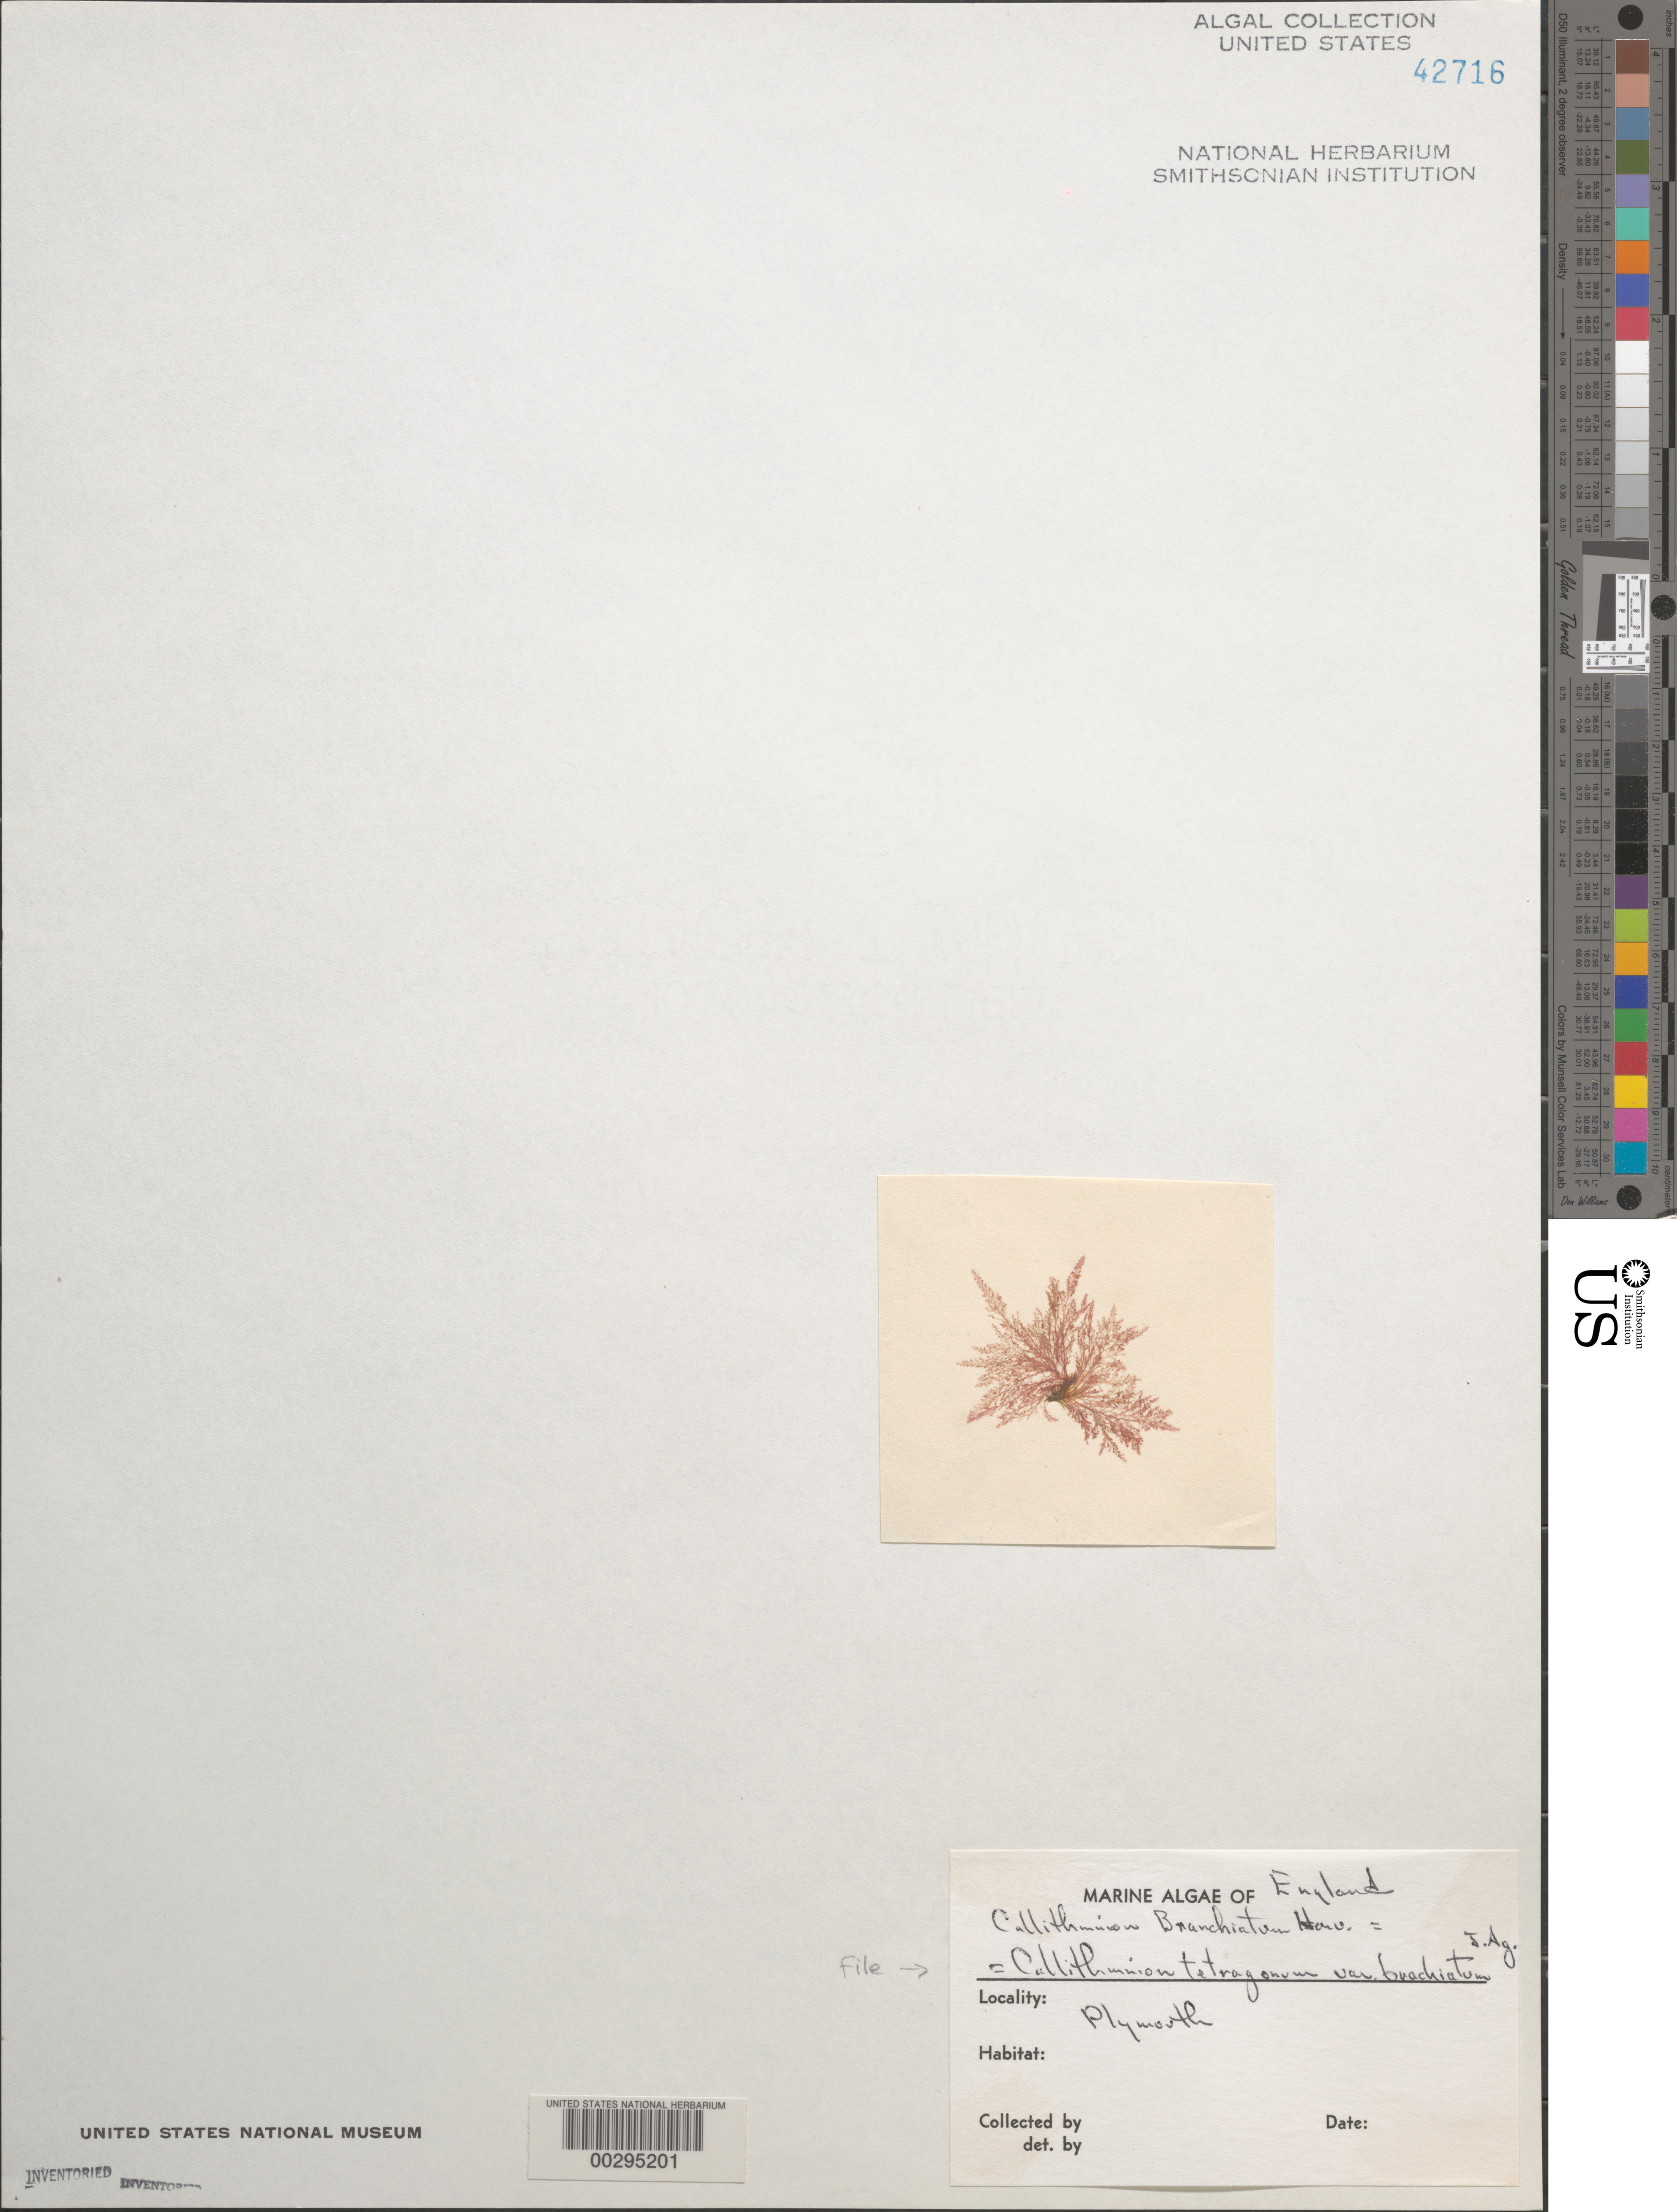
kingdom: Plantae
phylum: Rhodophyta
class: Florideophyceae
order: Ceramiales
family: Callithamniaceae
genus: Callithamnion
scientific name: Callithamnion tetragonum var. brachiatum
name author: (Bonnem.) H. Crouan & P. Crouan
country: United Kingdom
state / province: England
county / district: Devon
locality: Plymouth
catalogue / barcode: US 42716